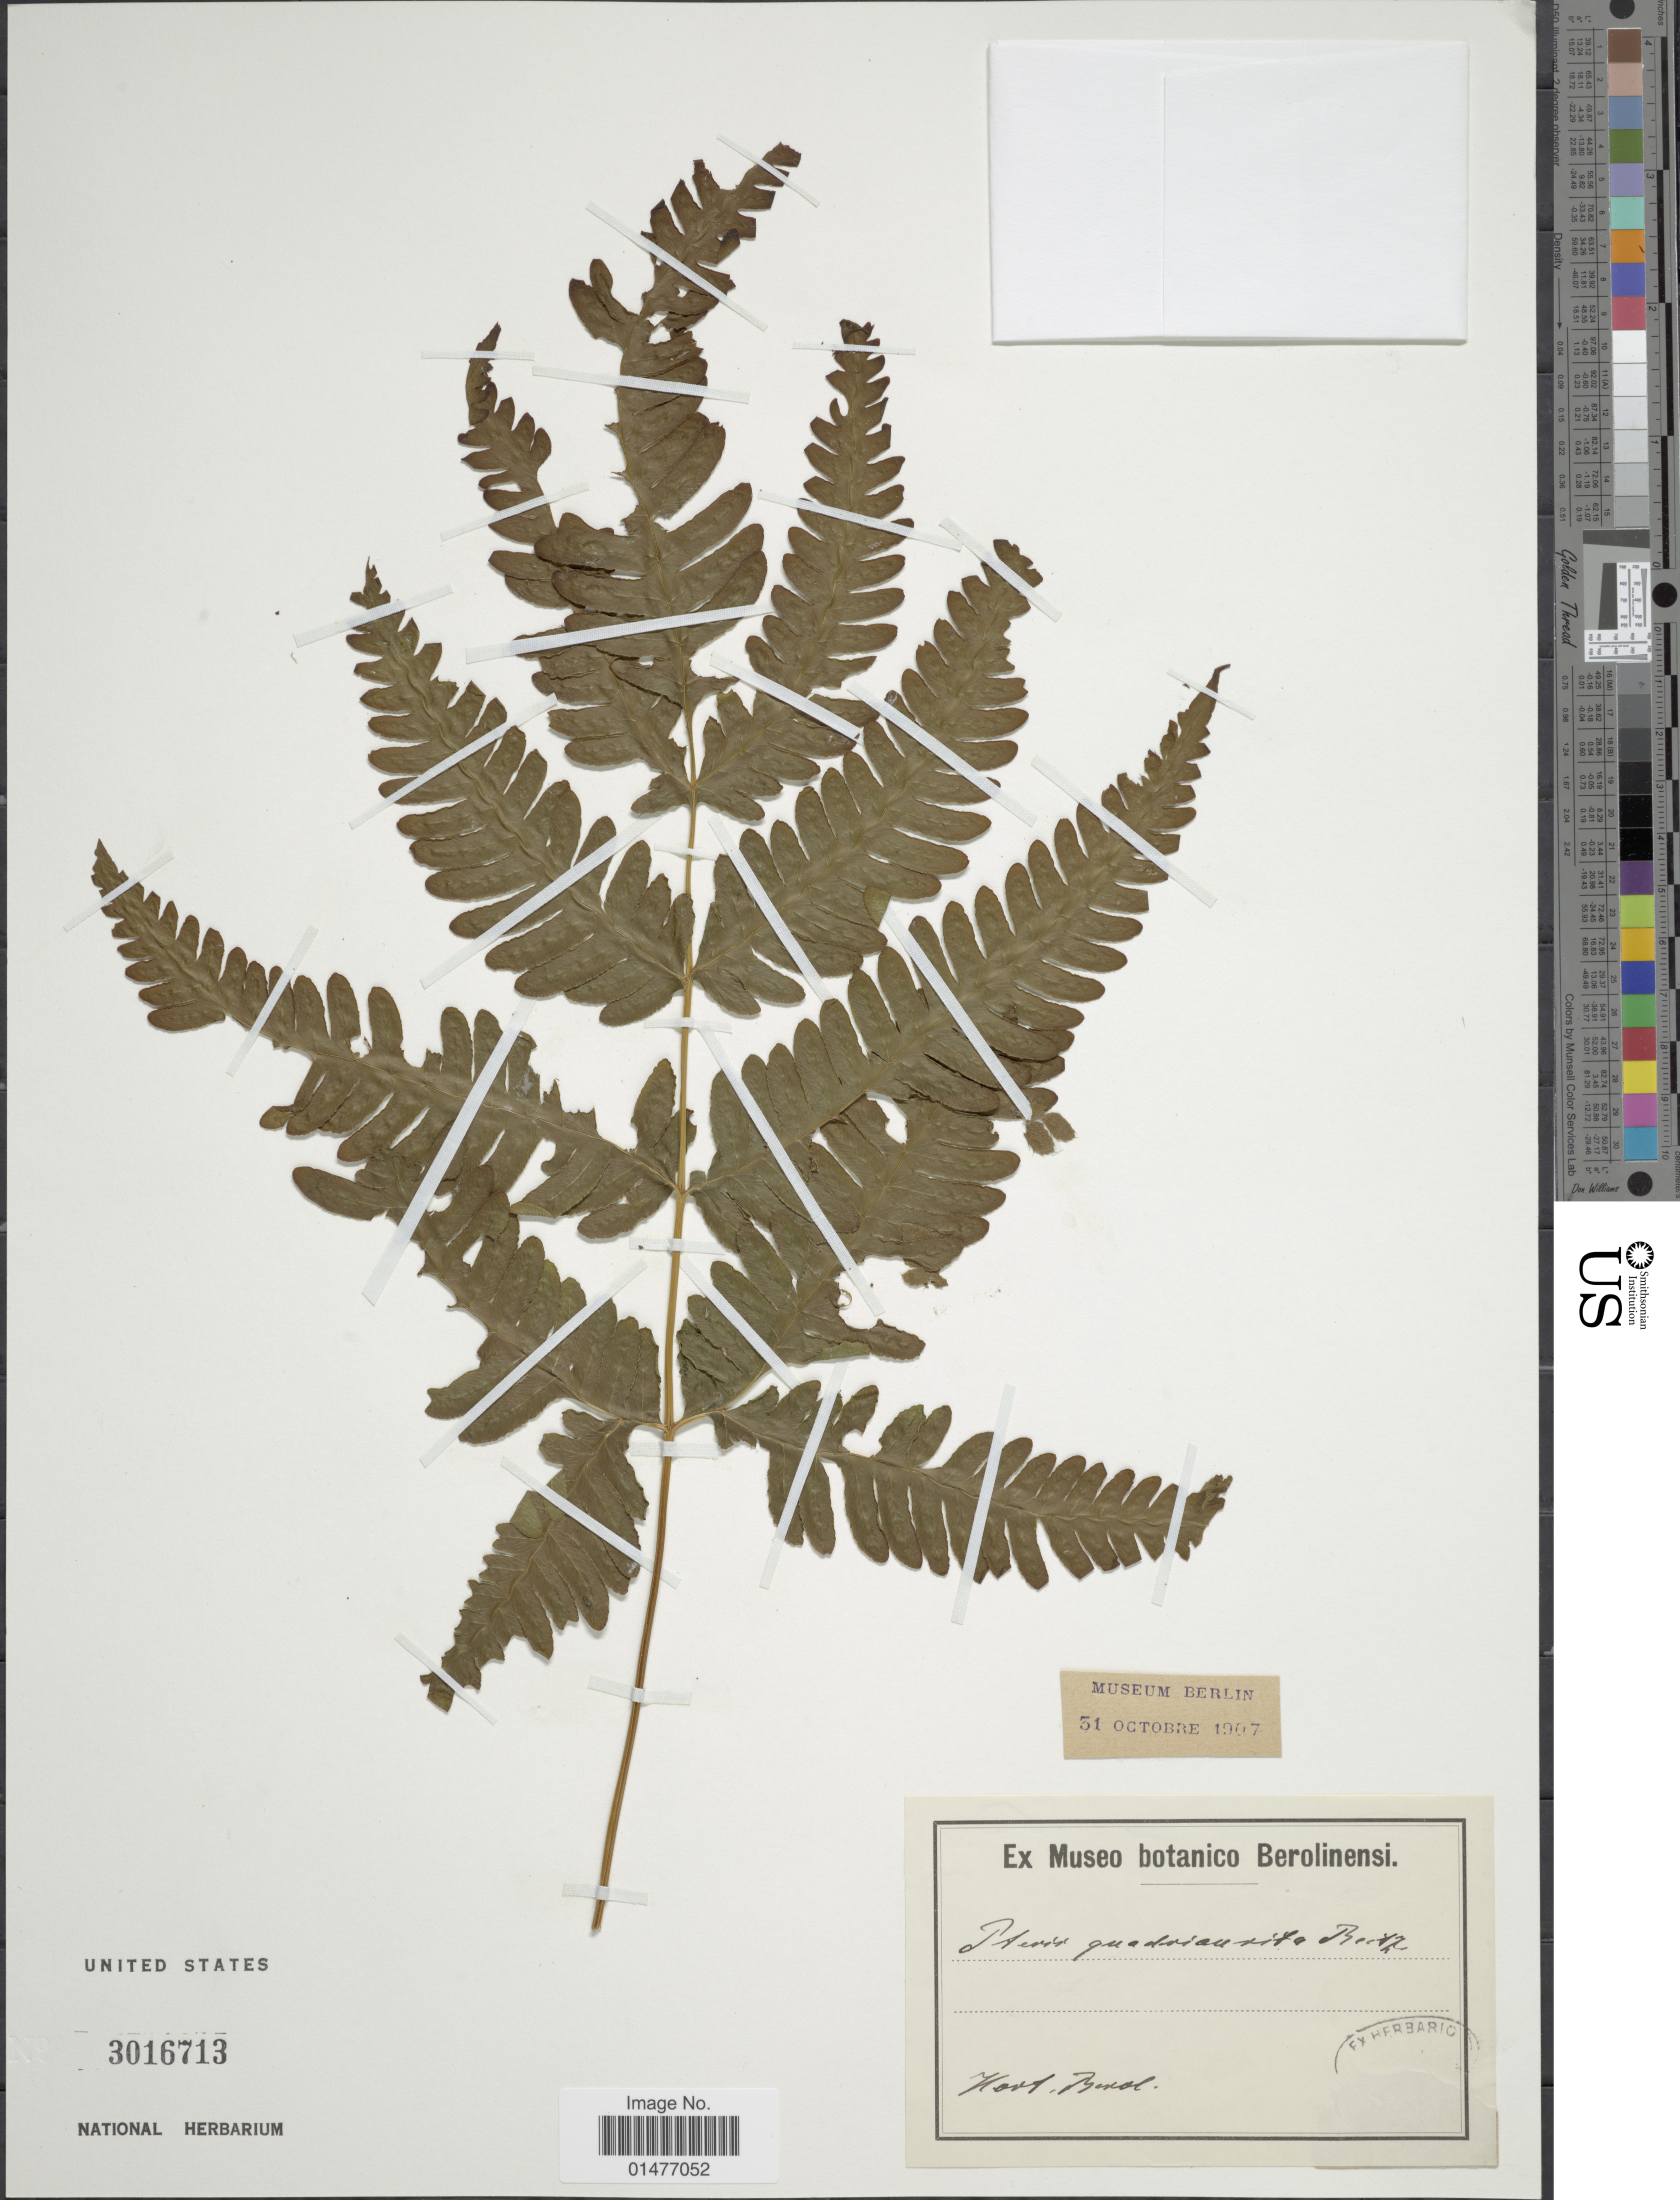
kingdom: Plantae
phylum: Tracheophyta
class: Polypodiopsida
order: Polypodiales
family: Pteridaceae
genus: Pteris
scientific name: Pteris quadriaurita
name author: Retz.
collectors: ex Mus. Bot. Berolinensi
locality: Hort Berol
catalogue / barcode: US 3016713